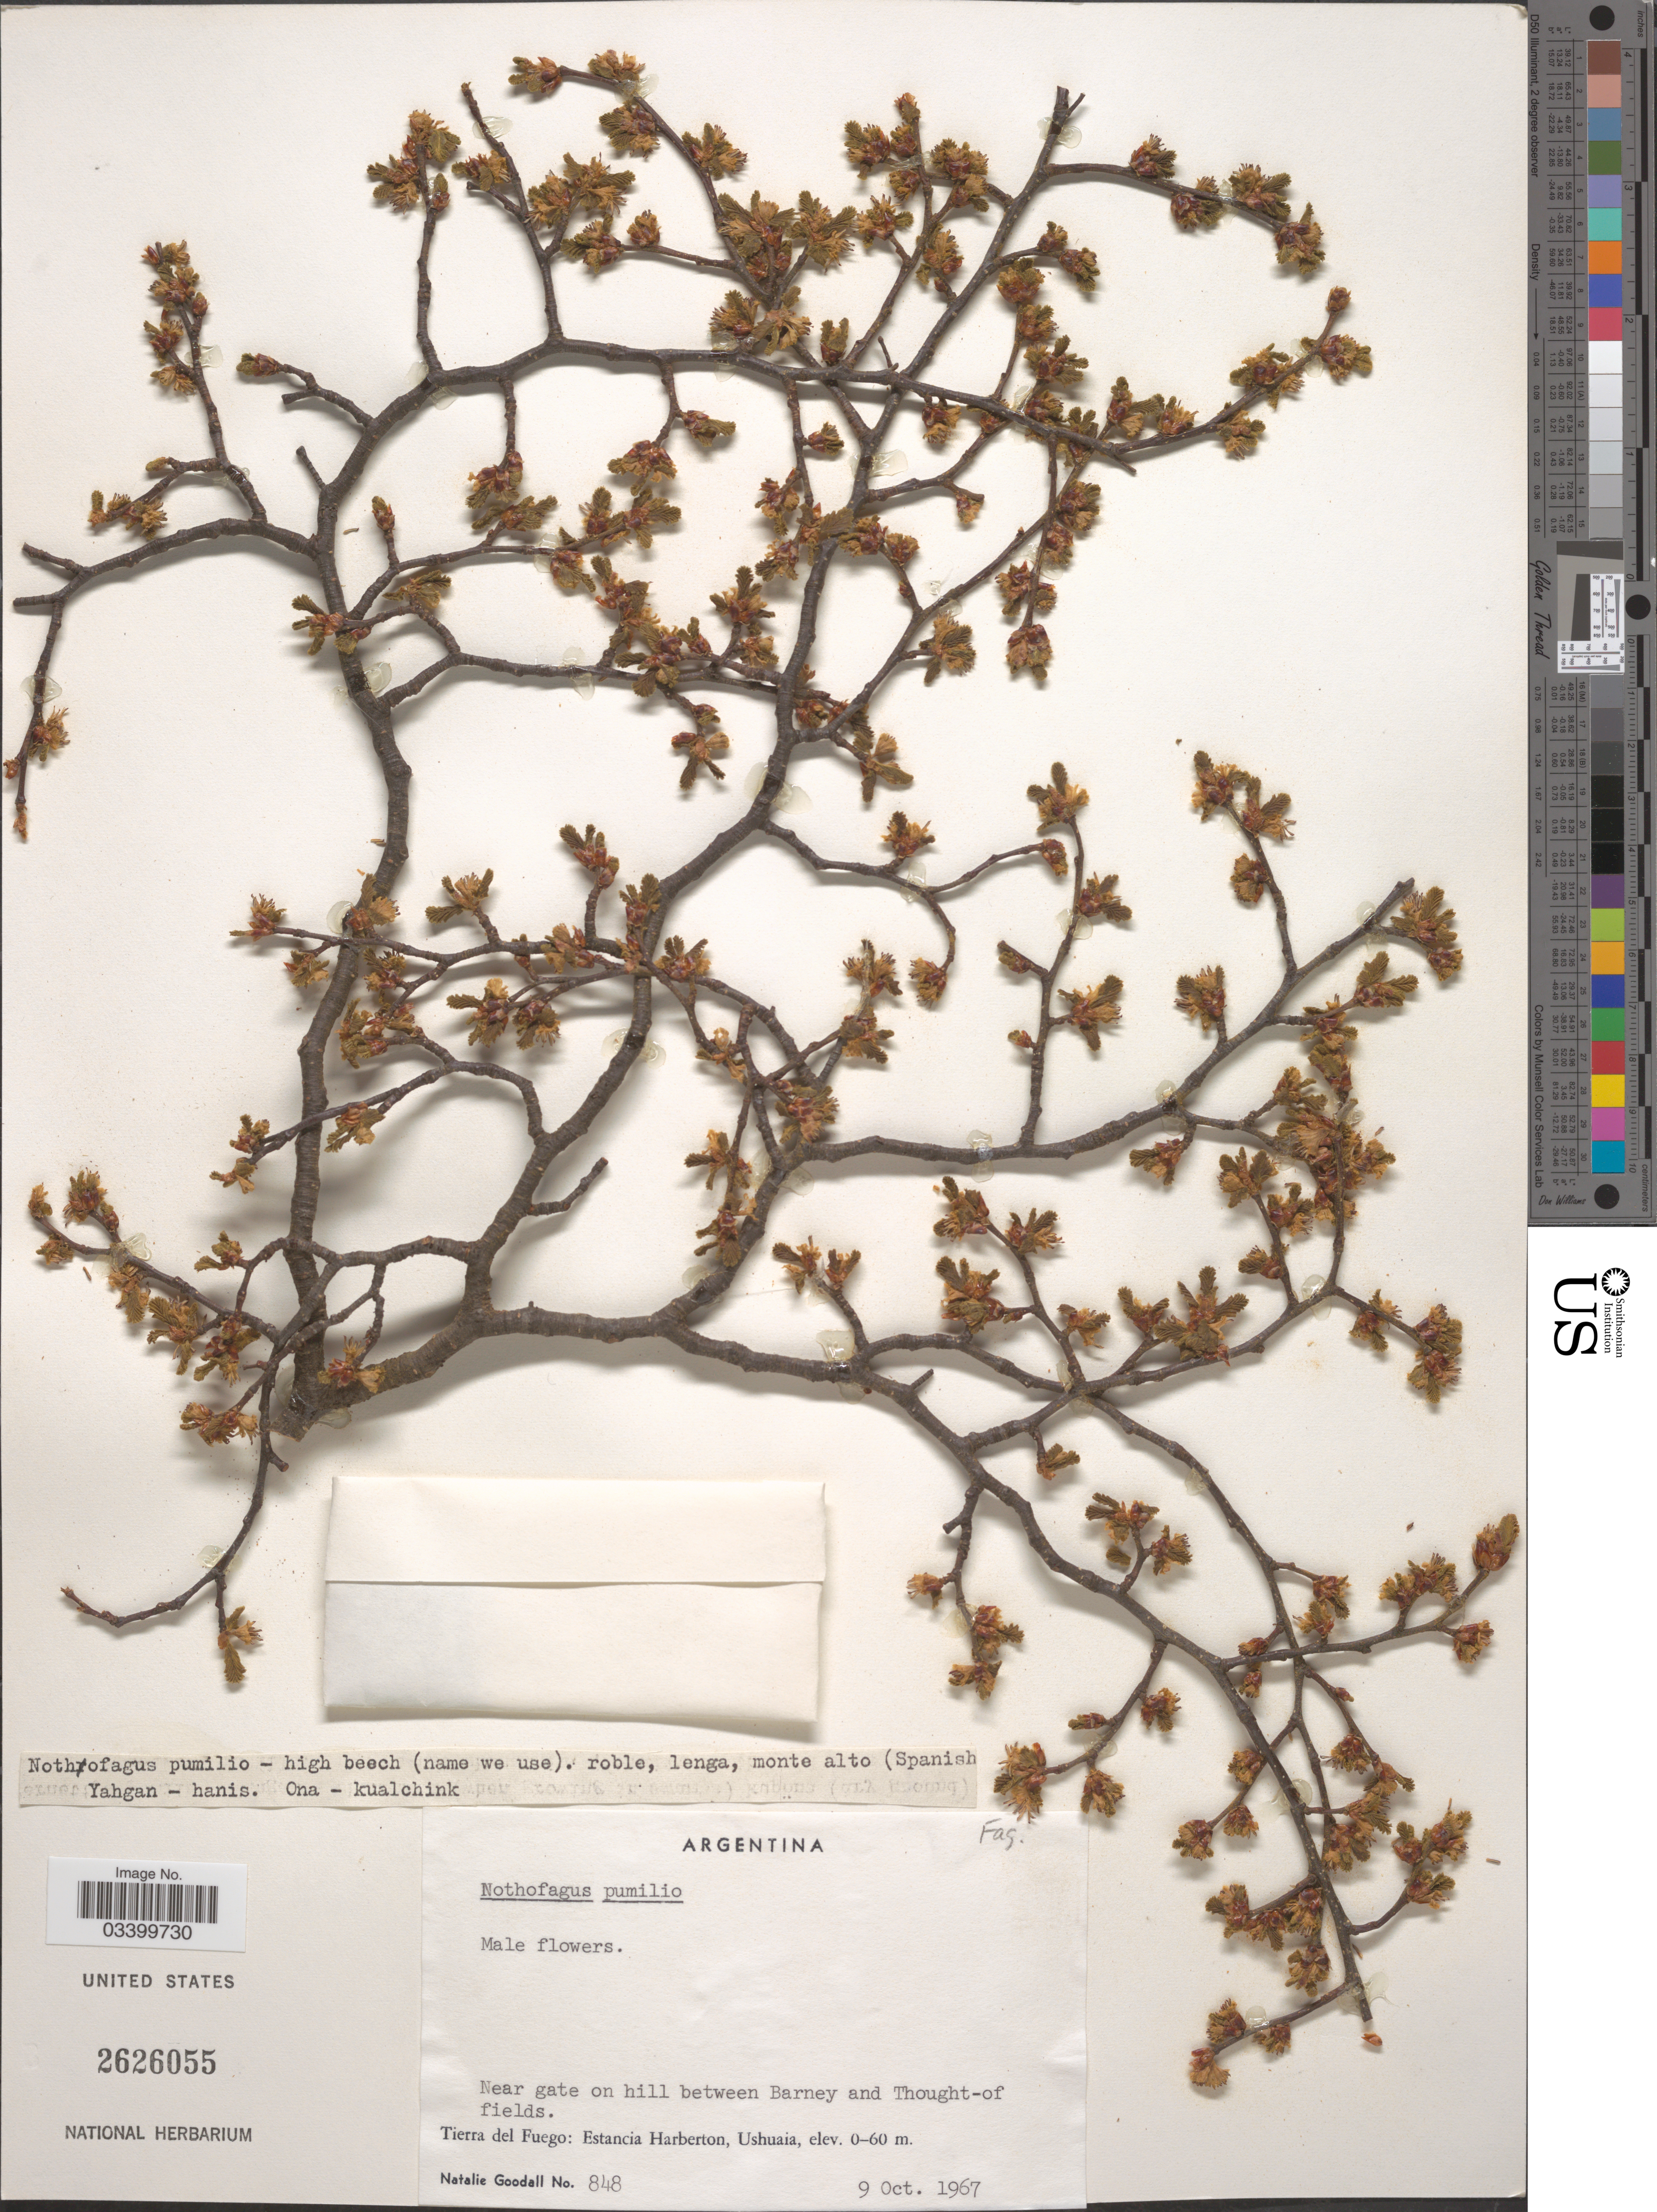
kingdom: Plantae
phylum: Tracheophyta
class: Magnoliopsida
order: Fagales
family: Nothofagaceae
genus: Nothofagus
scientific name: Nothofagus pumilio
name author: (Poepp. & Endl.) Krasser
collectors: N. Goodall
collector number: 848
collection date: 1967-10-09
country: Argentina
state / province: Tierra del Fuego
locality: Near gate on hill between Barney and Thought-of fields. Estancia Harberton, Ushuaia.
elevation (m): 0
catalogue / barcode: US 2626055